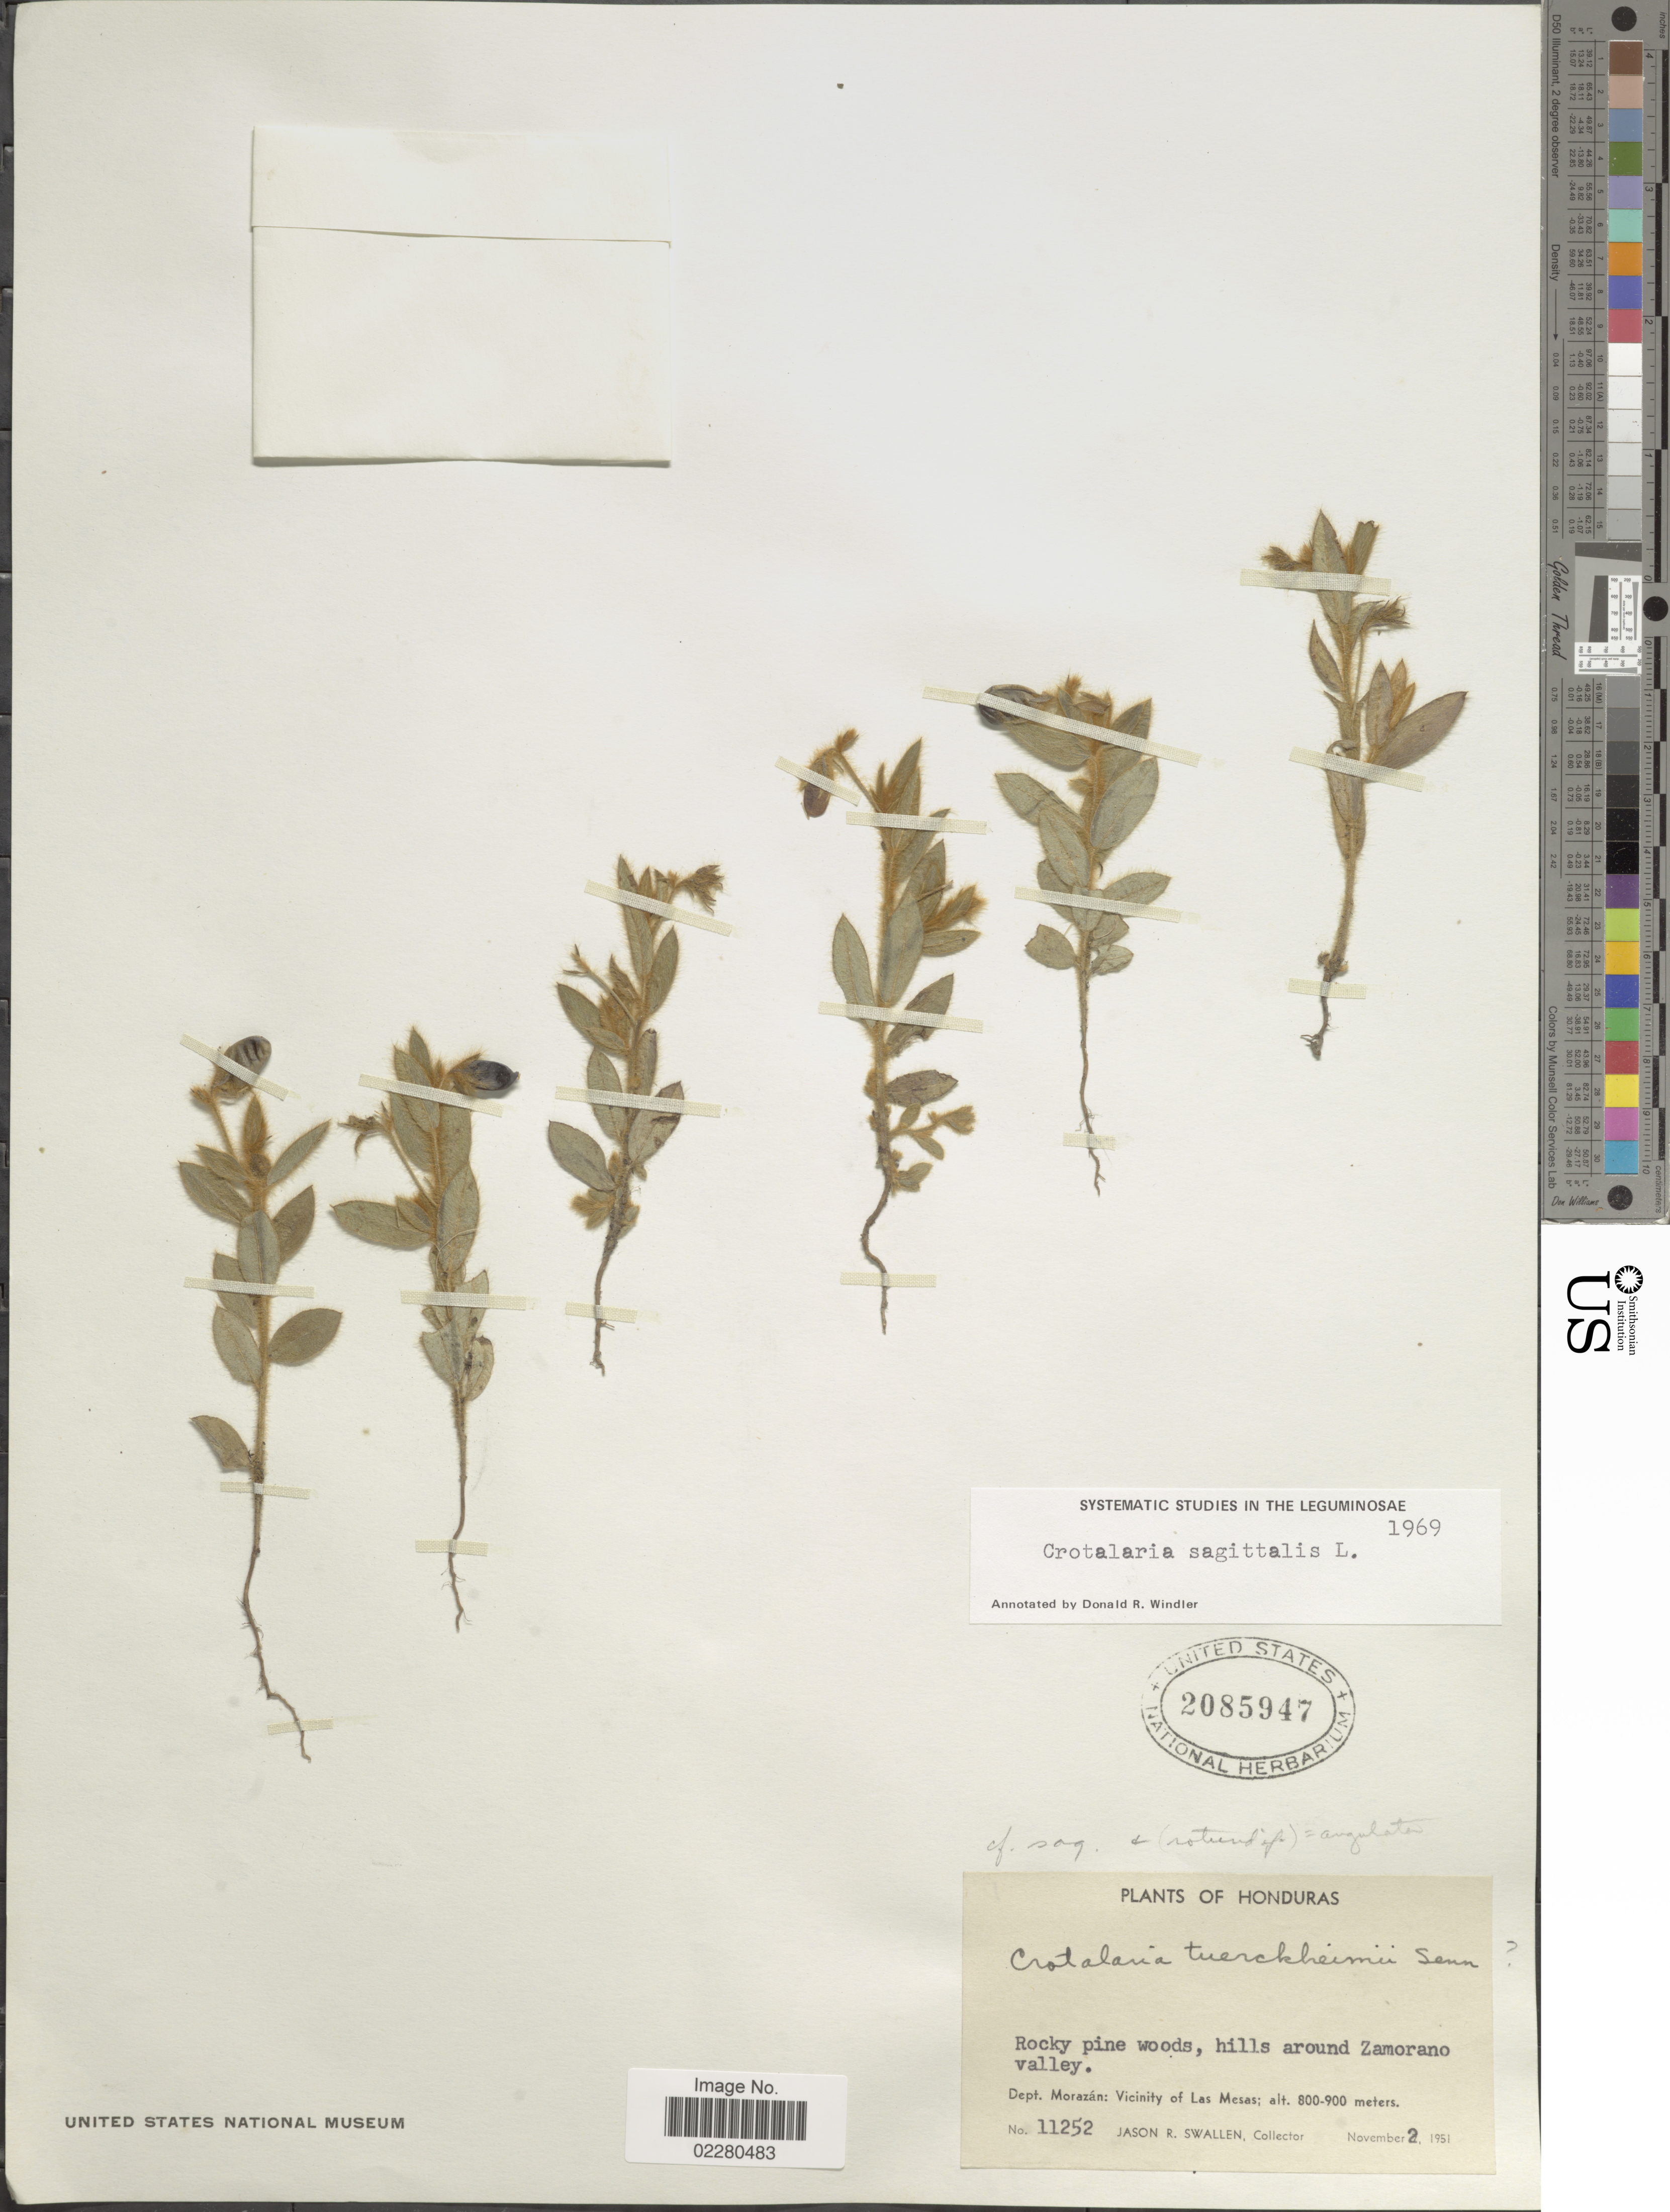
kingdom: Plantae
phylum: Tracheophyta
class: Magnoliopsida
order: Fabales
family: Fabaceae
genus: Crotalaria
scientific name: Crotalaria sagittalis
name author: L.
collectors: J. R. Swallen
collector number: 11252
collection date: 1951-11-02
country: Honduras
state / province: Fco. Morazán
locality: Rocky pine woods, hills around Zamorano valley. Dept. Morazán: Vicinity of Las Mesas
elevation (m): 800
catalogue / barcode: US 2085947